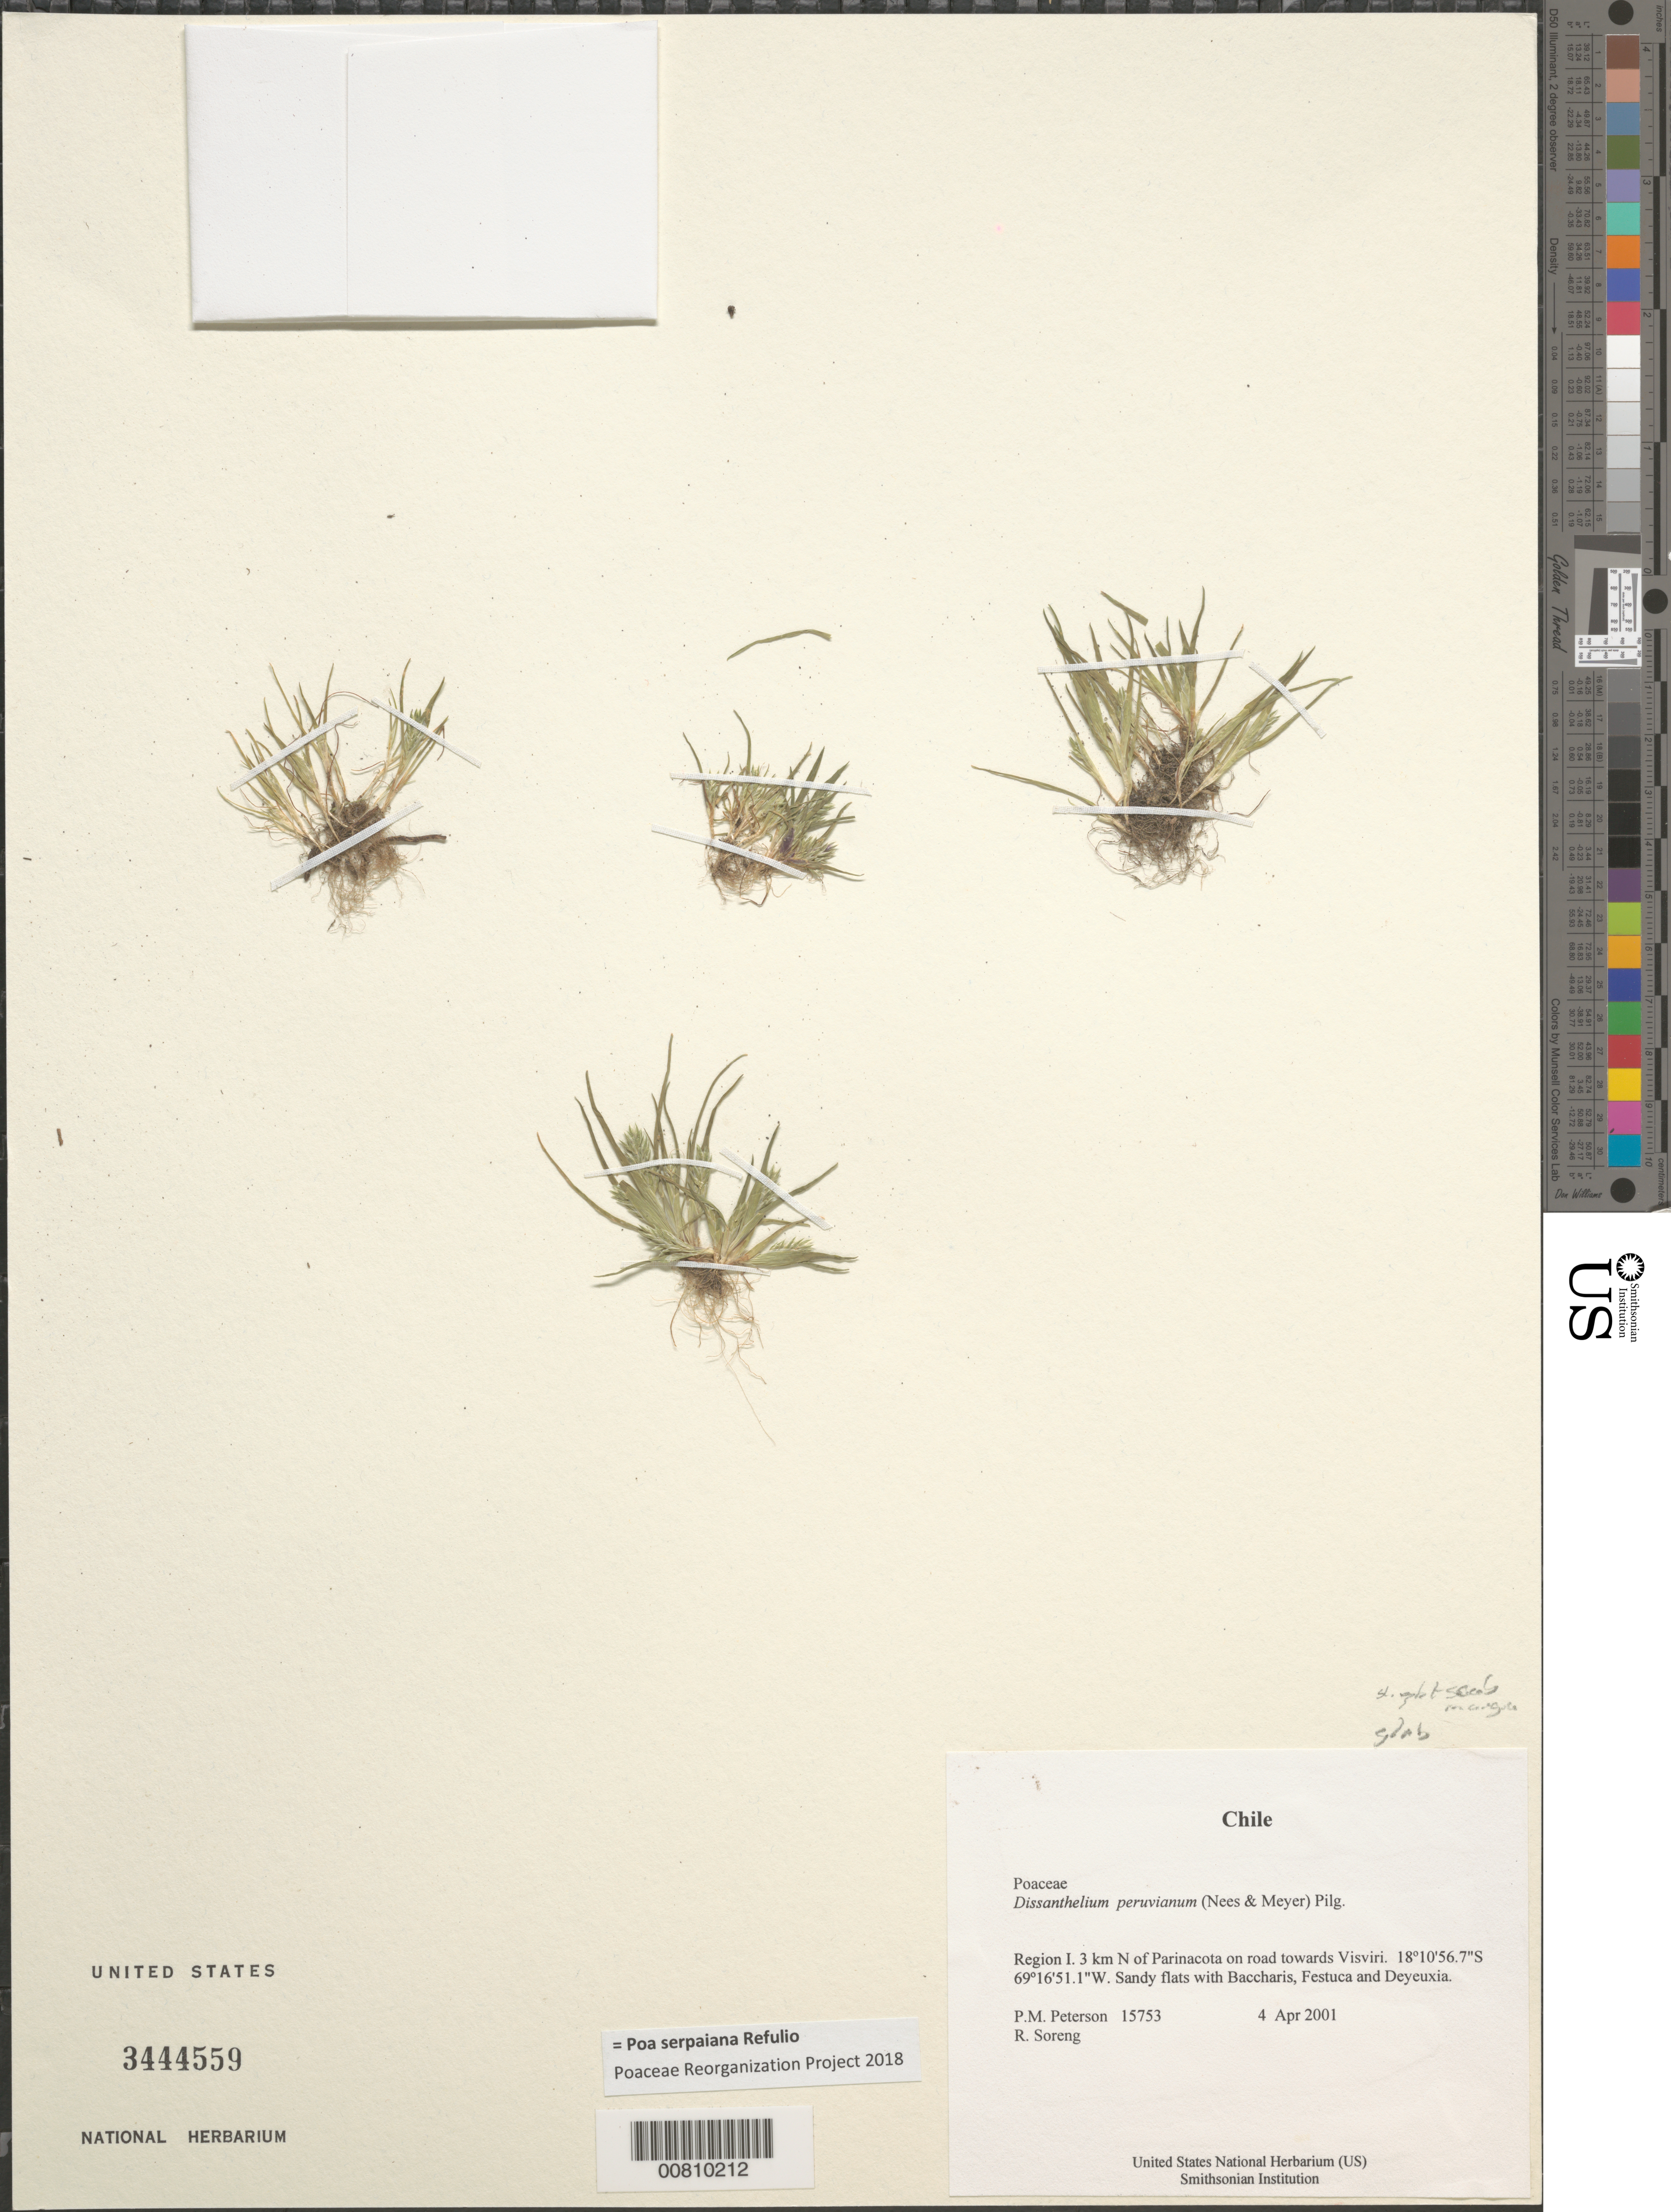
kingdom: Plantae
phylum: Tracheophyta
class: Liliopsida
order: Poales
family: Poaceae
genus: Poa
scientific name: Poa serpaiana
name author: Refulio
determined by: Poaceae Reorganization Project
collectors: P. M. Peterson & R. J. Soreng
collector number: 15753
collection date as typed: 04 Apr 2001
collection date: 2001-04-04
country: Chile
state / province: Tarapacá (I)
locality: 3 km N of Parinacota on road towards Visviri.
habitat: Sandy flats with Baccharis, Festuca and Deyeuxia.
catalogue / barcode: US 3444559